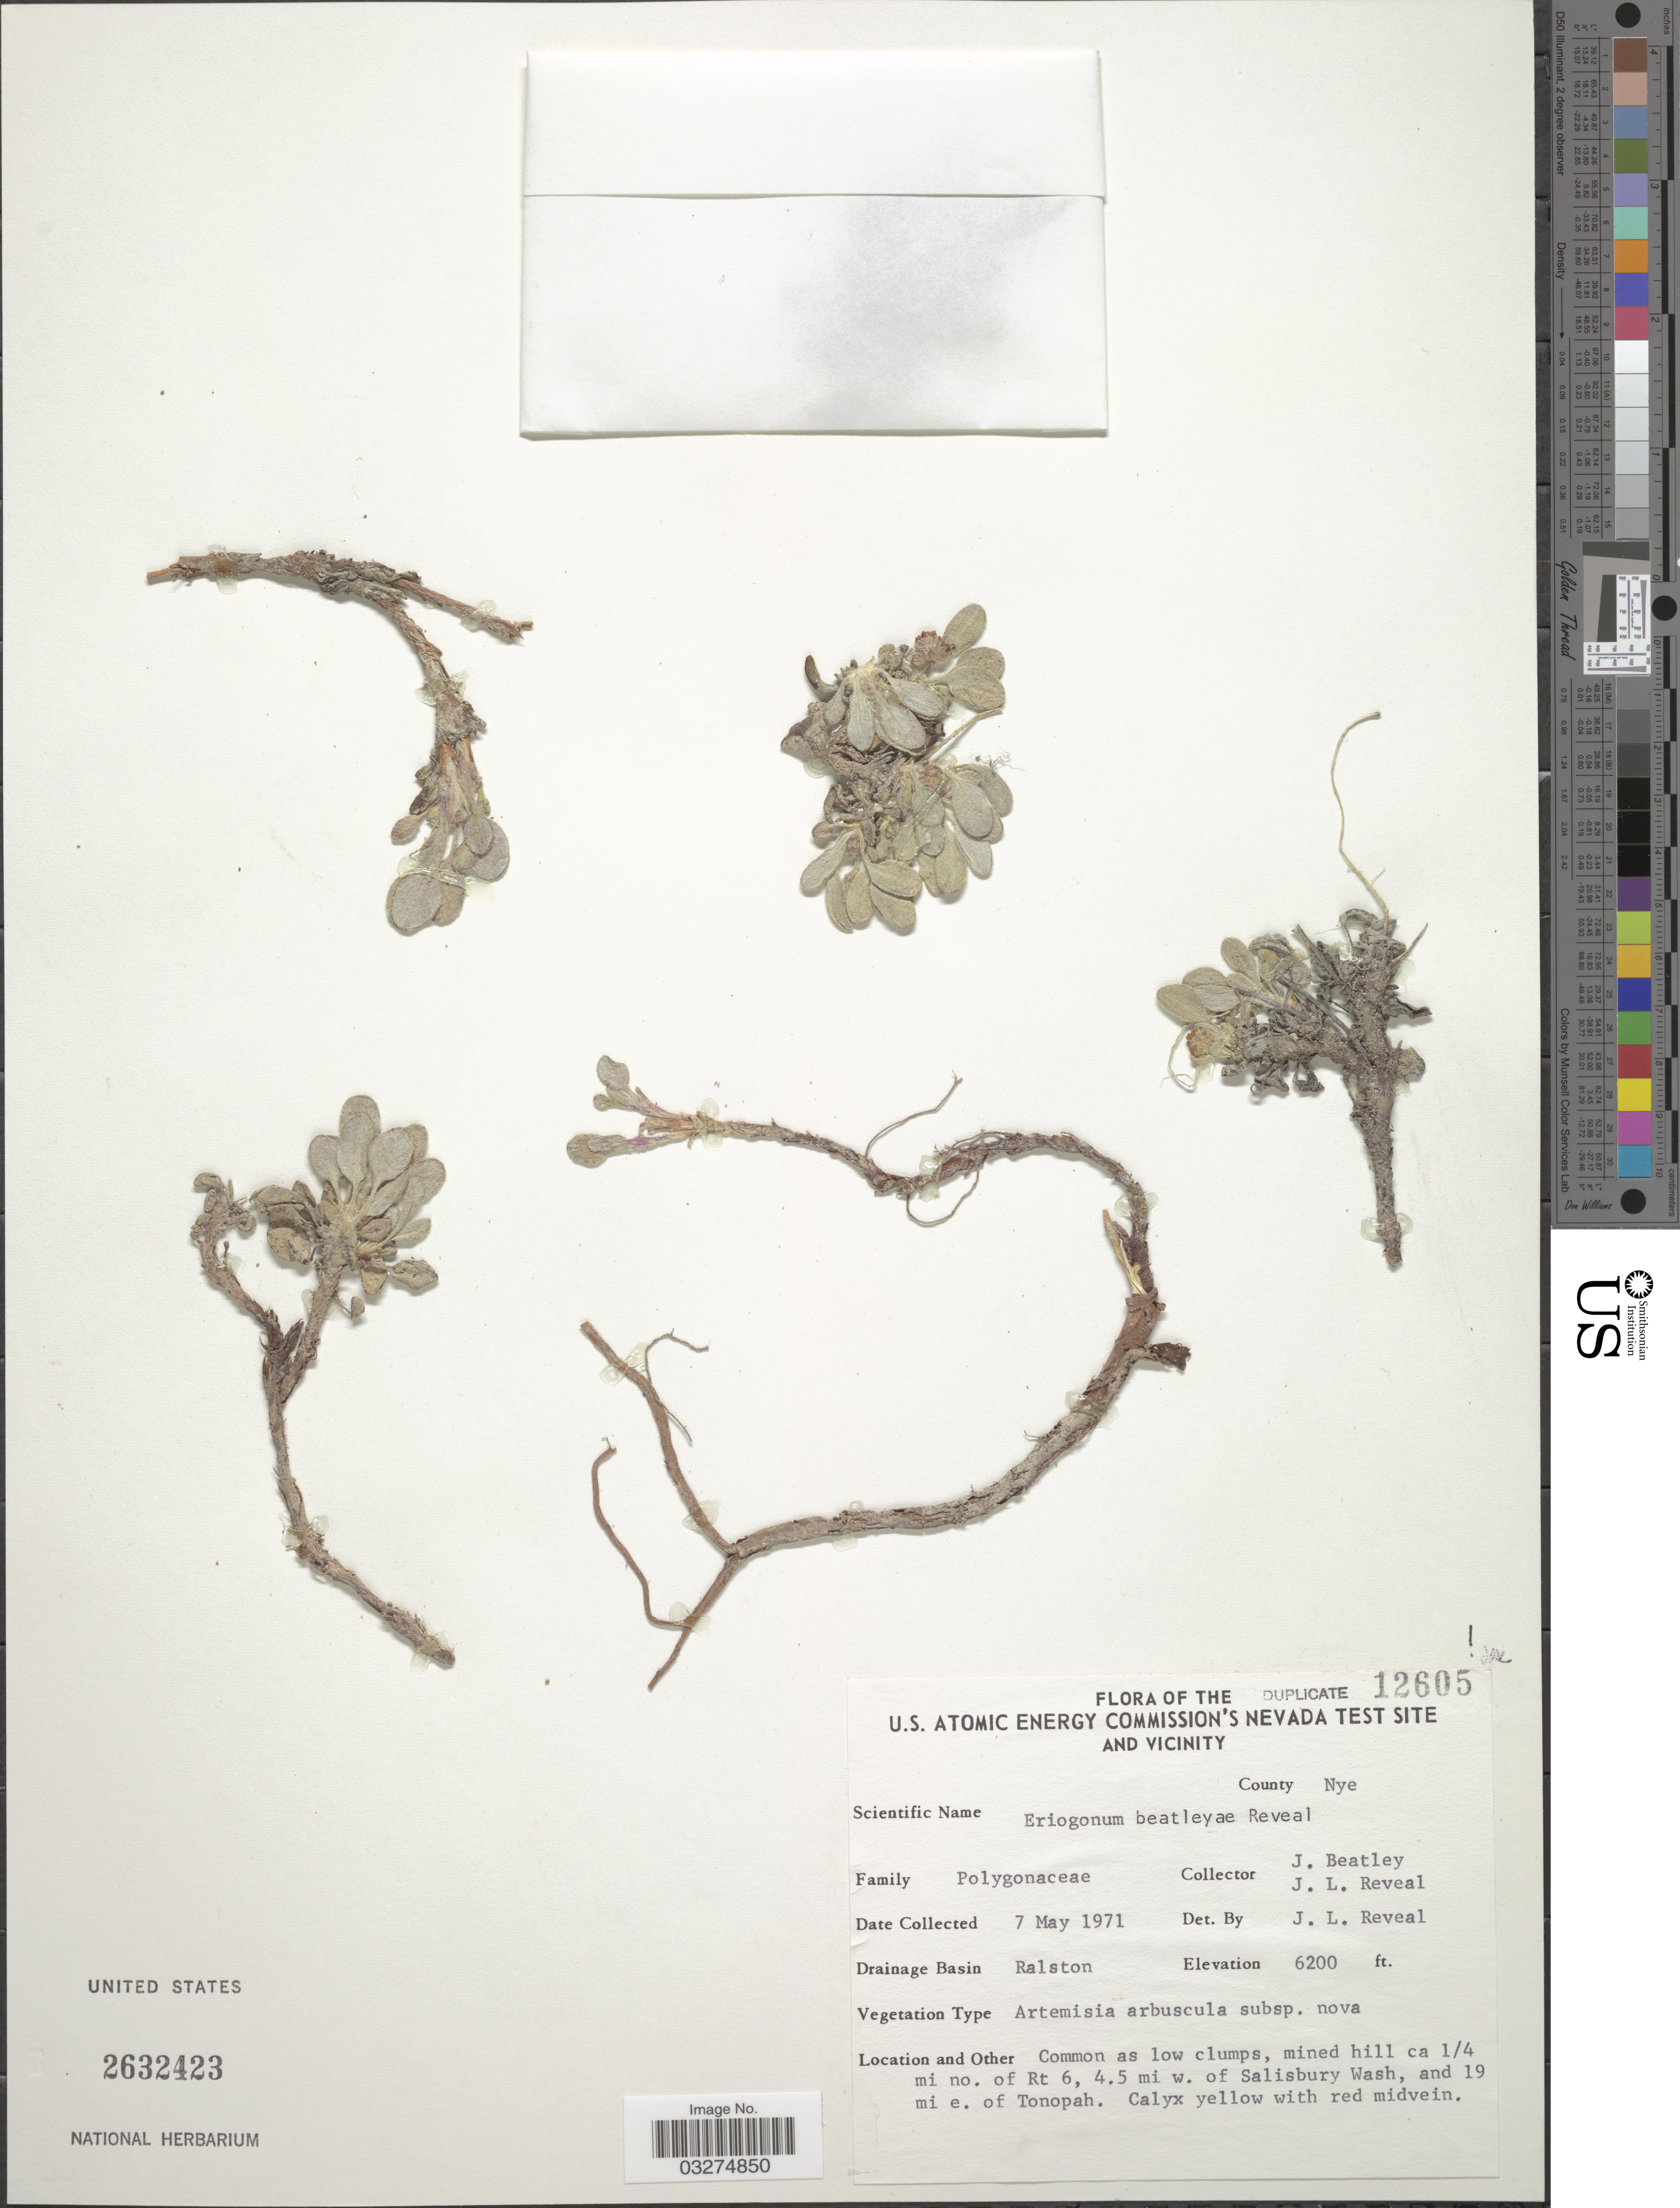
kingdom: Plantae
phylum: Tracheophyta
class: Magnoliopsida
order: Caryophyllales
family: Polygonaceae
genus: Eriogonum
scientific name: Eriogonum beatleyae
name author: Reveal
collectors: J. C. Beatley & J. L. Reveal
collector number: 12605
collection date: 1971-05-07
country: United States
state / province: Nevada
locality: U.S. Atomic Energy Commission's Nevada Test Site and Vicinity. County Nye. Drainage Basin Ralston. Mined hill ca 1/4 mi no. of Rt 6, 4.5 mi w. of Salisbury Wash, and 19 mi e. of Tonopah.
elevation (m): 1890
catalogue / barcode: US 2632423